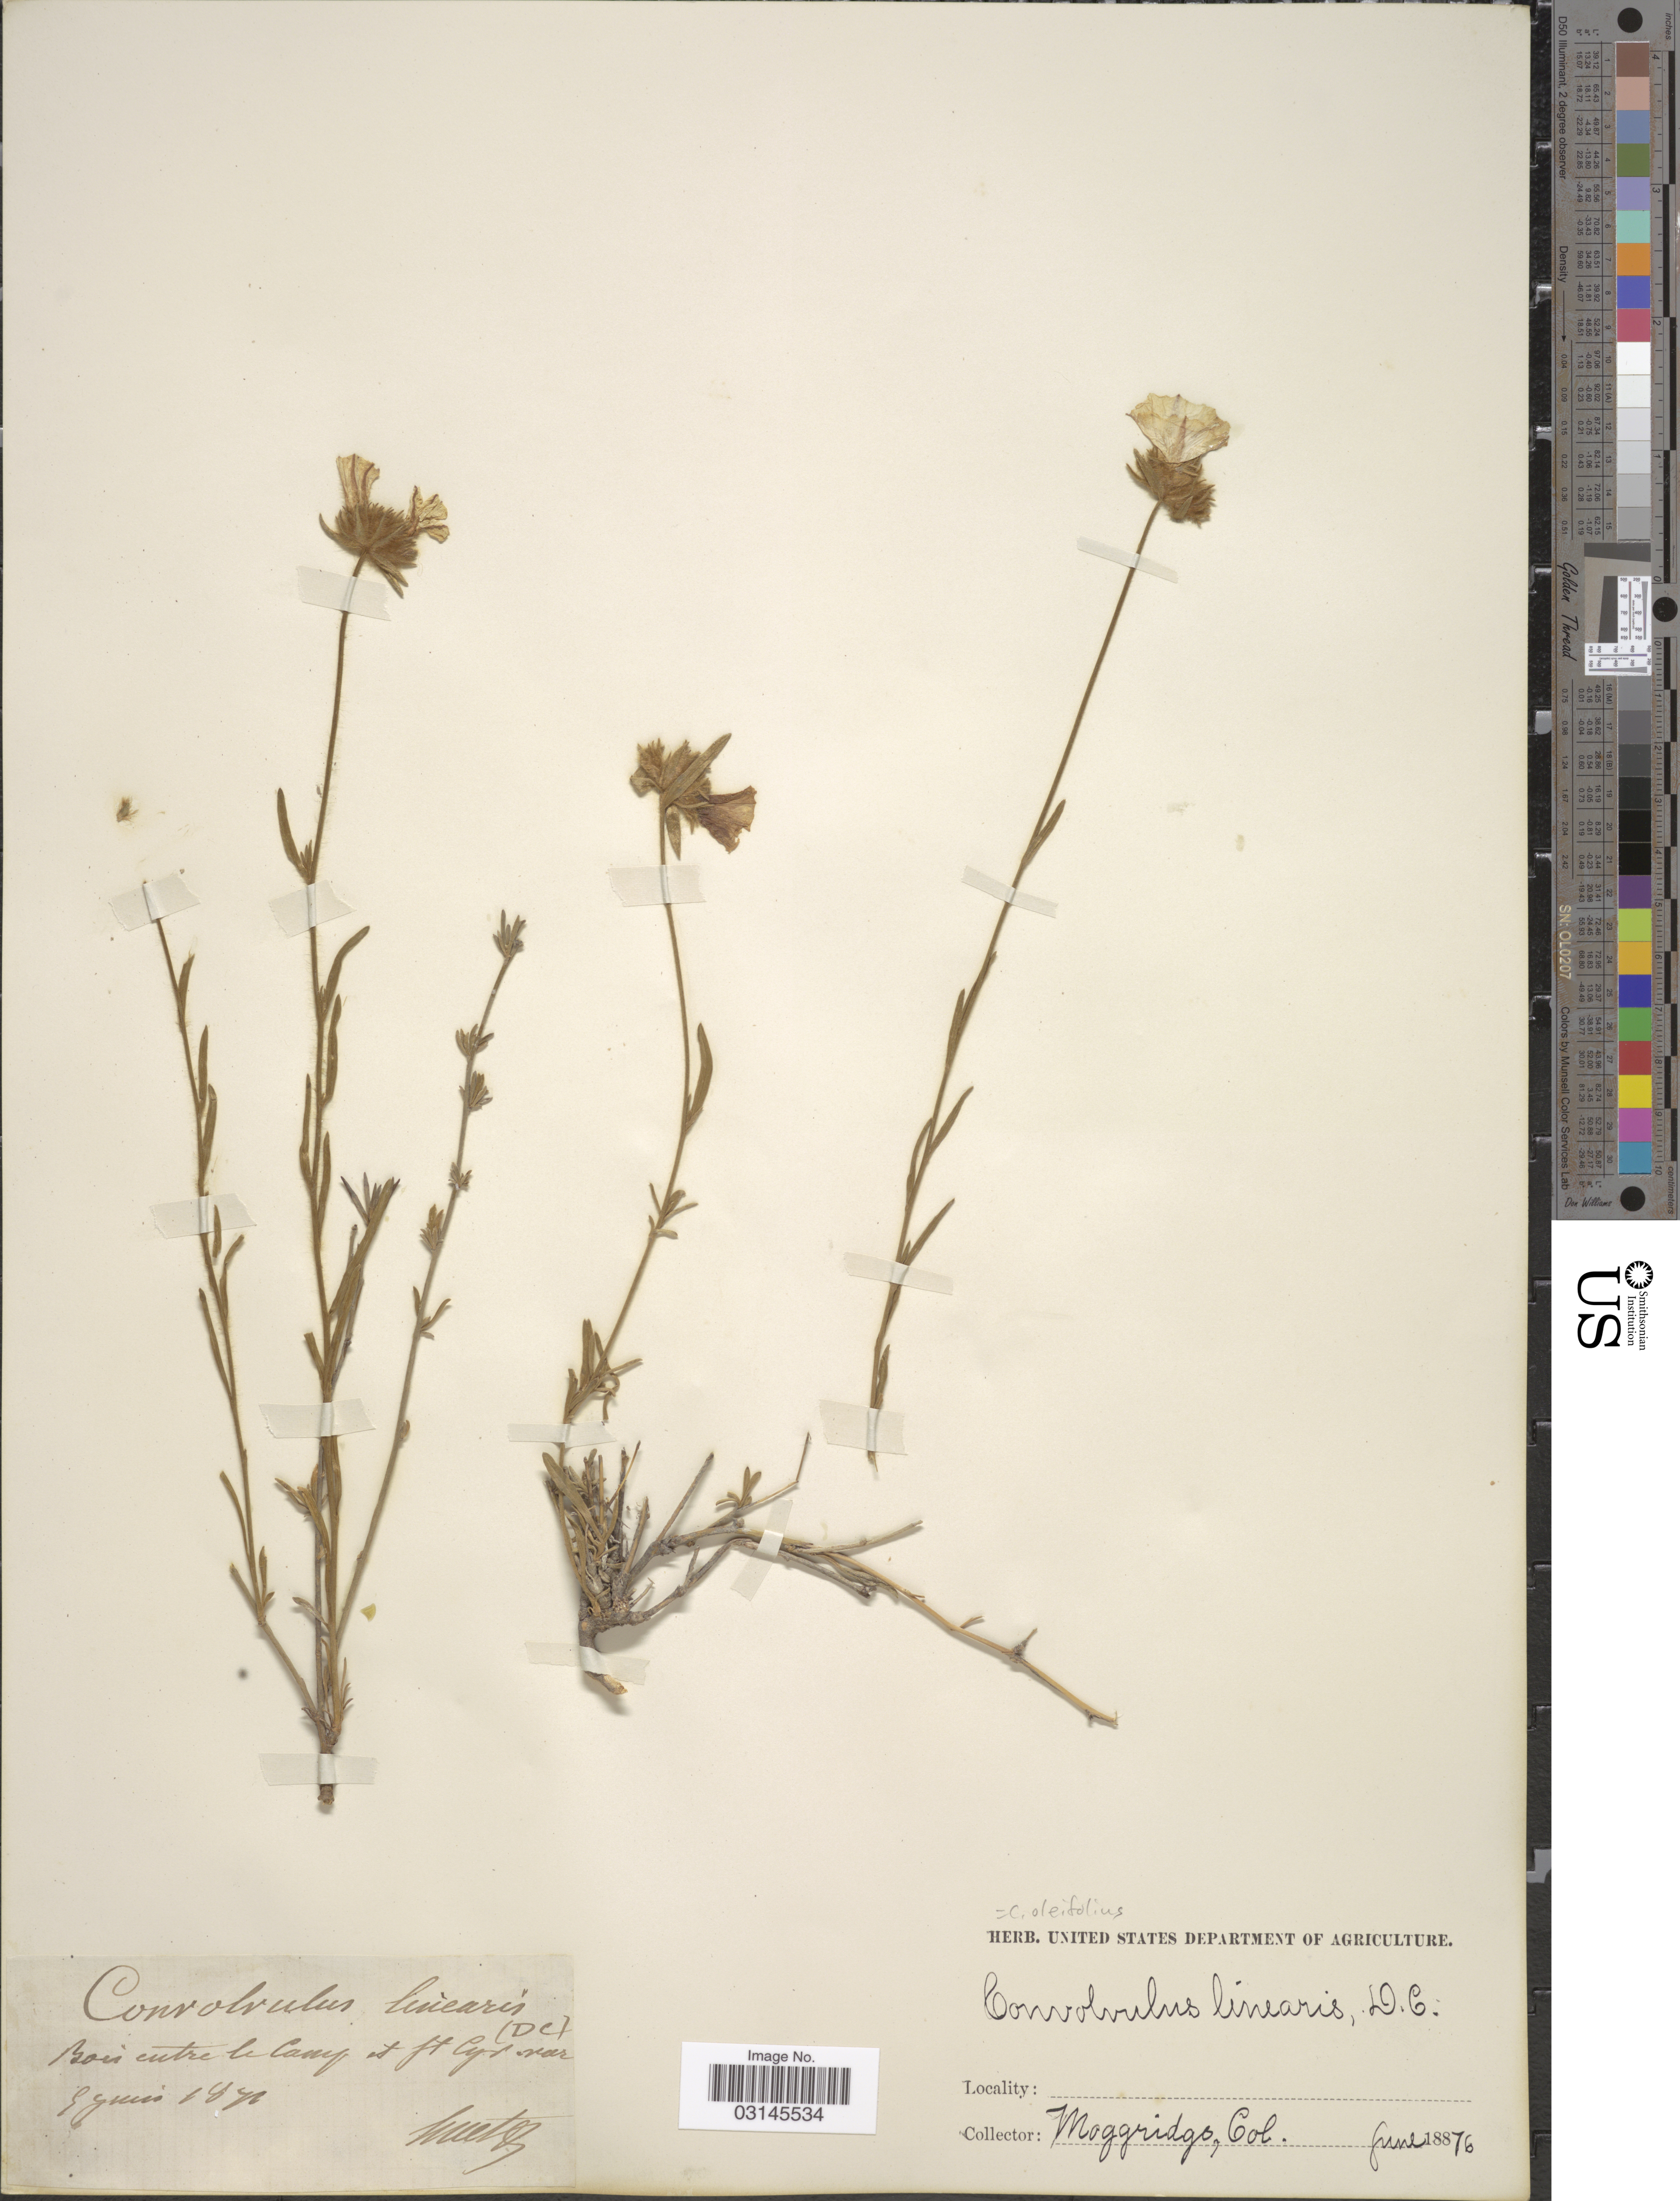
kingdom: Plantae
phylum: Tracheophyta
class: Magnoliopsida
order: Solanales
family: Convolvulaceae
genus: Convolvulus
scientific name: Convolvulus oleifolius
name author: Desr.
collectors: C. Moggridge & Huetz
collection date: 1876-06-05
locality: Bois entre le Camp et Ft [interpreted] Pyr.